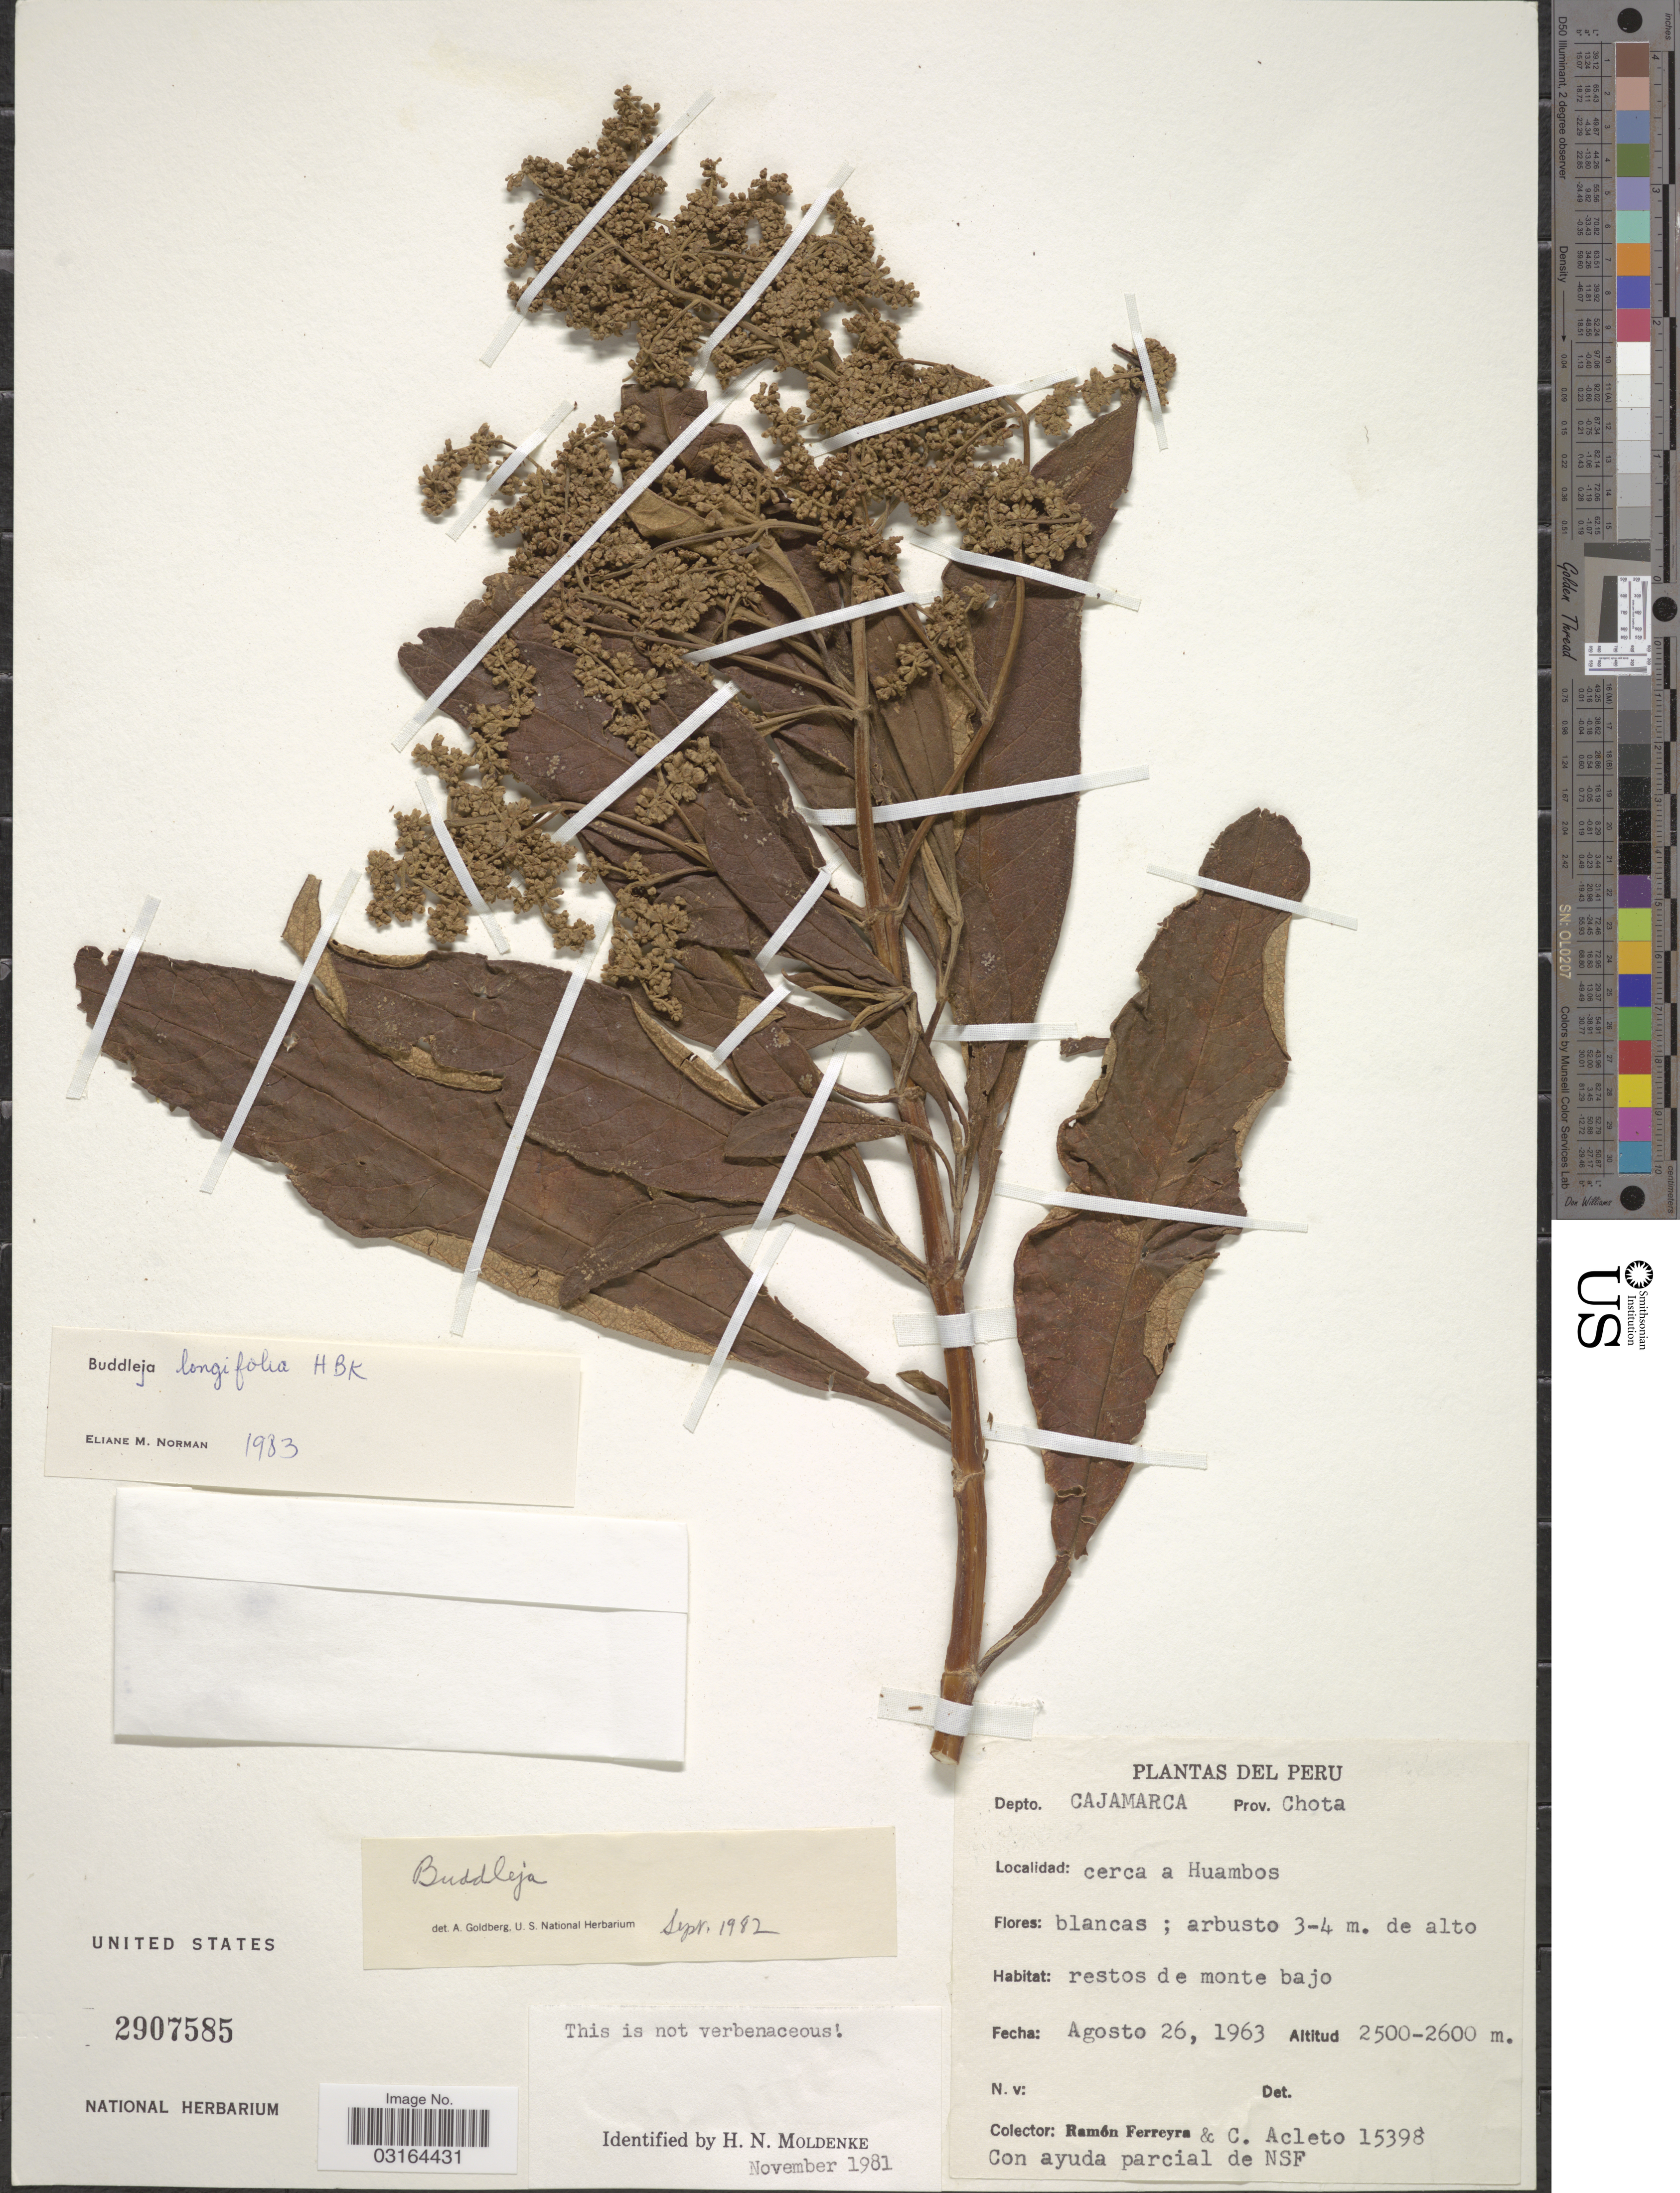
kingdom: Plantae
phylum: Tracheophyta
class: Magnoliopsida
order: Lamiales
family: Scrophulariaceae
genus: Buddleja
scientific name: Buddleja longifolia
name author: Kunth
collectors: R. A. Ferreyra & C. Acleto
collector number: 15398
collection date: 1963-08-26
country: Peru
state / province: Cajamarca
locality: Depto. Cajamarca. Prov. Chota. Cerca a Huambos.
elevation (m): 2500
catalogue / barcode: US 2907585